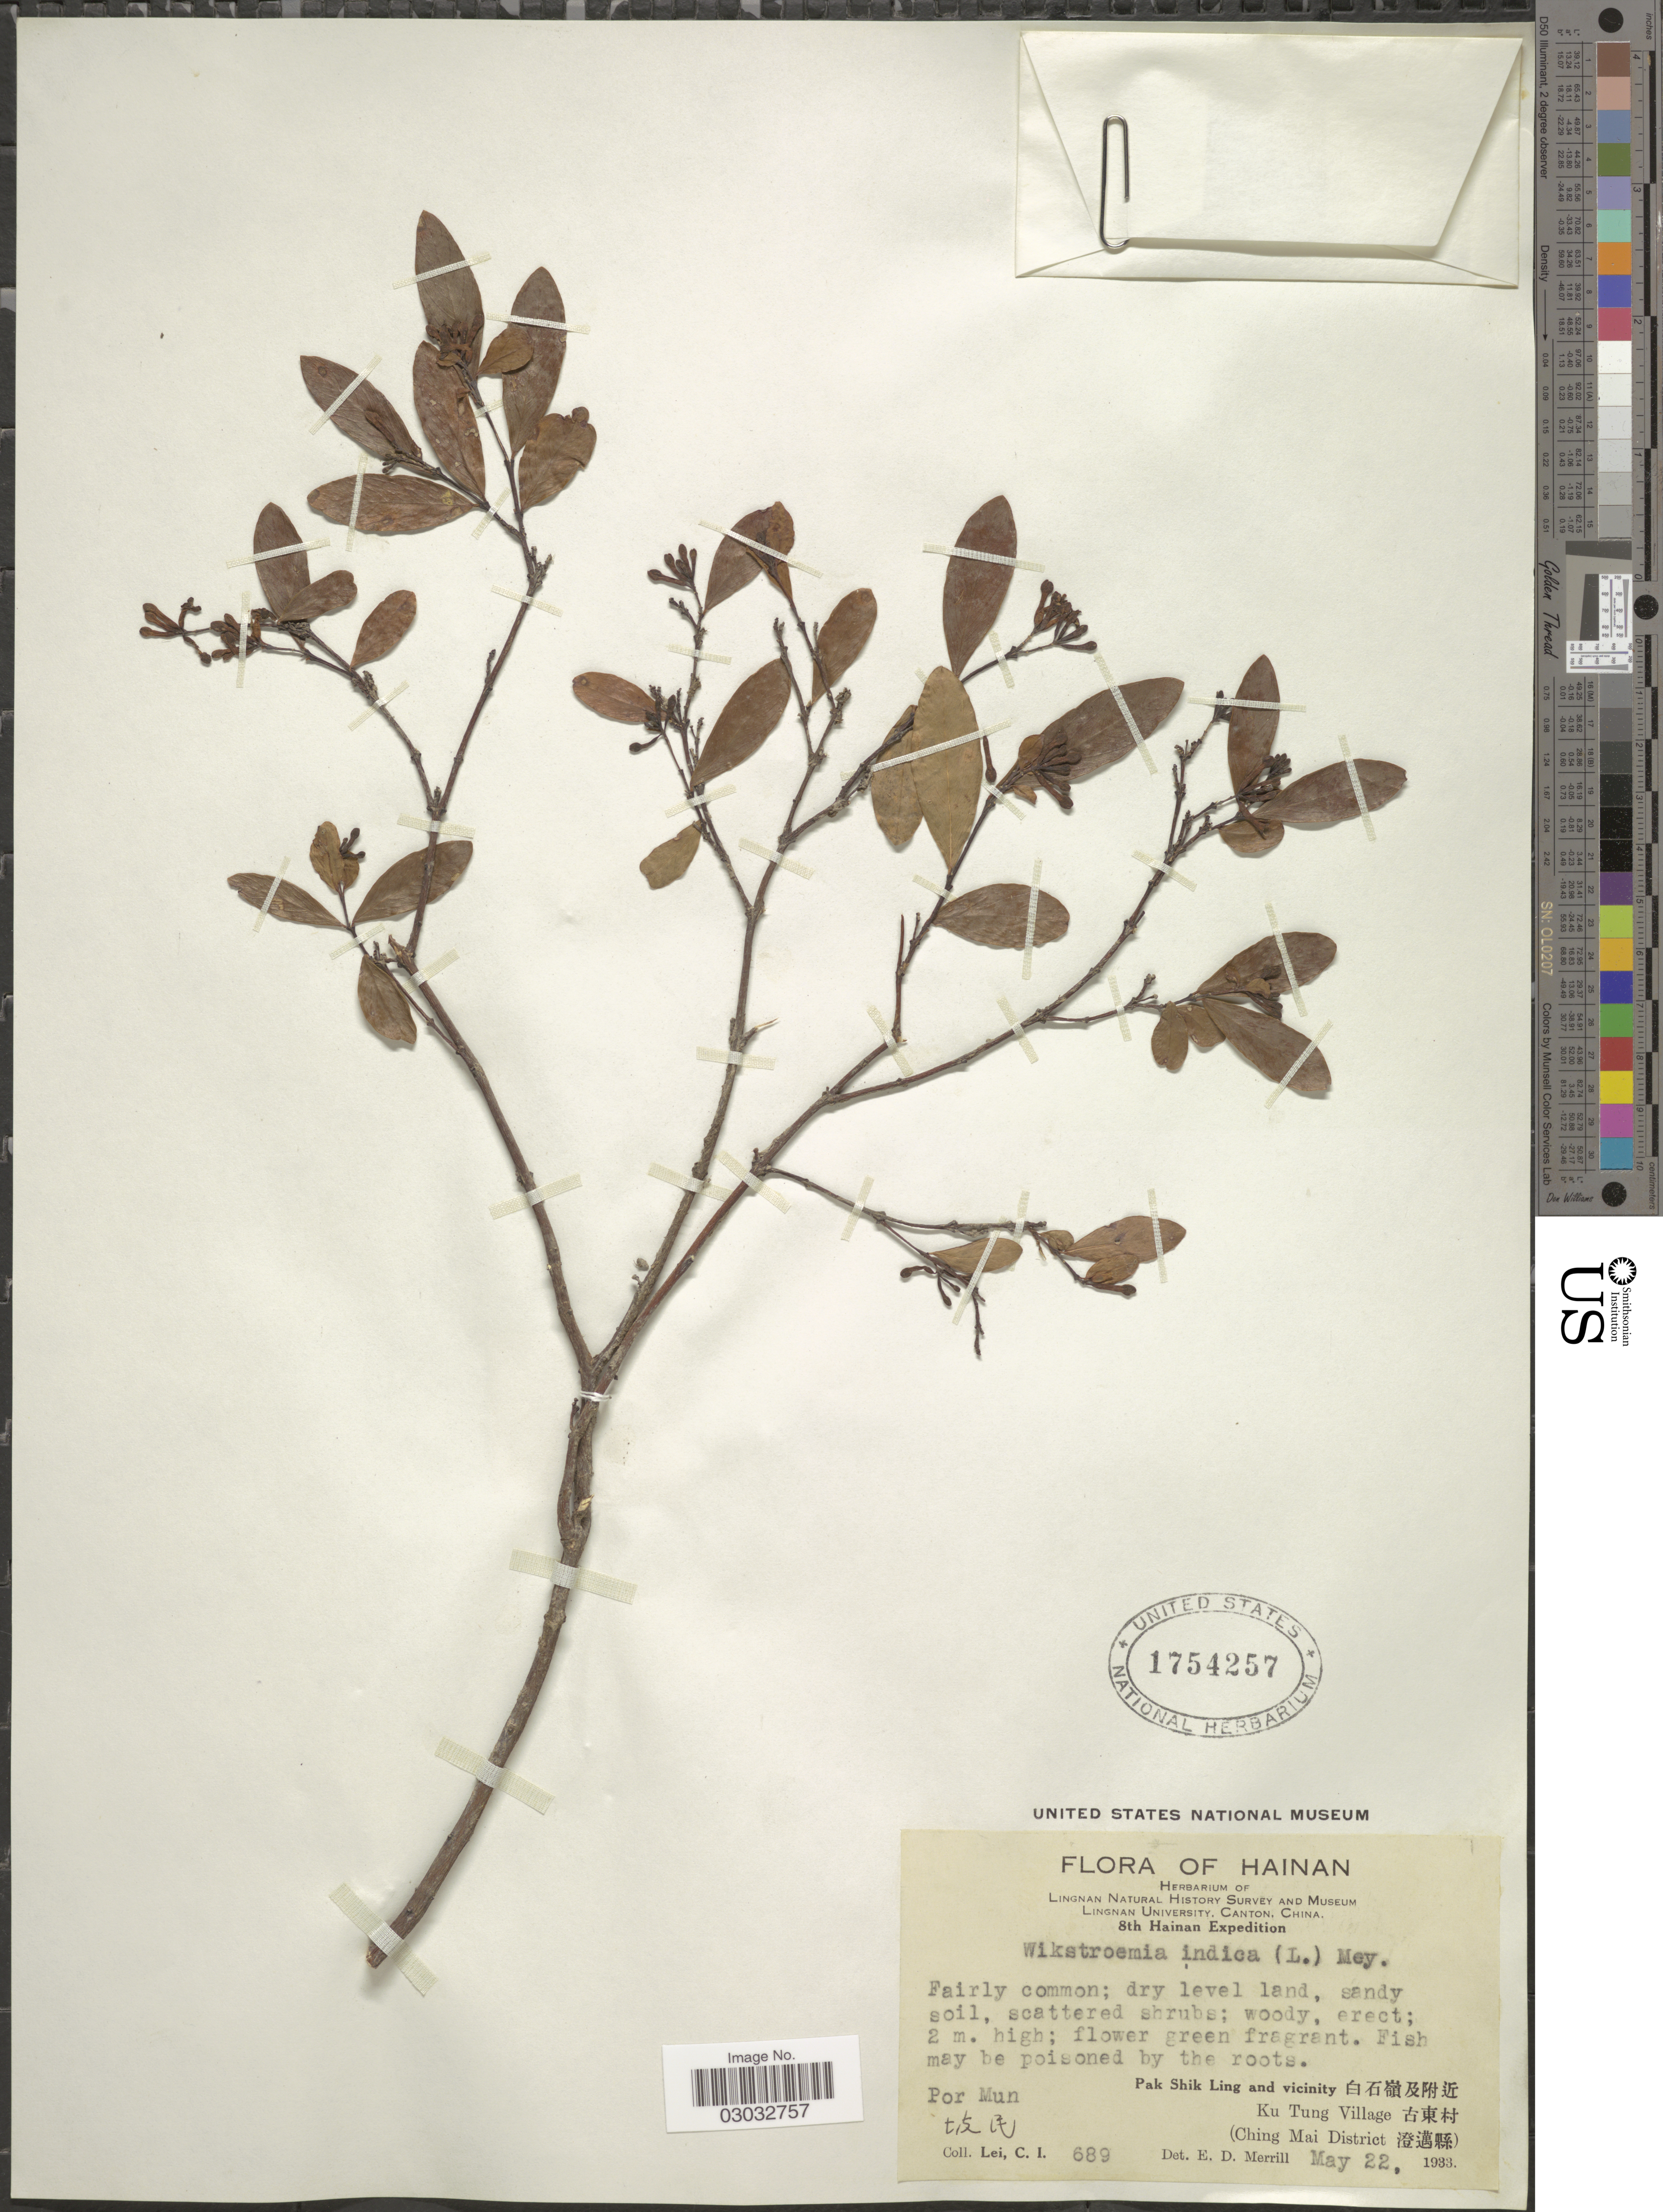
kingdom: Plantae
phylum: Tracheophyta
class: Magnoliopsida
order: Malvales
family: Thymelaeaceae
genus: Wikstroemia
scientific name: Wikstroemia indica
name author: (L.) C.A. Mey.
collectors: C. I. Lei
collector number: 689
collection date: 1933-05-22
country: China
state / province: Hainan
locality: Por Mun, Pak Shik Ling and vicinity, Ku Tung Village, (Ching Mai District).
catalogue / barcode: US 1754257